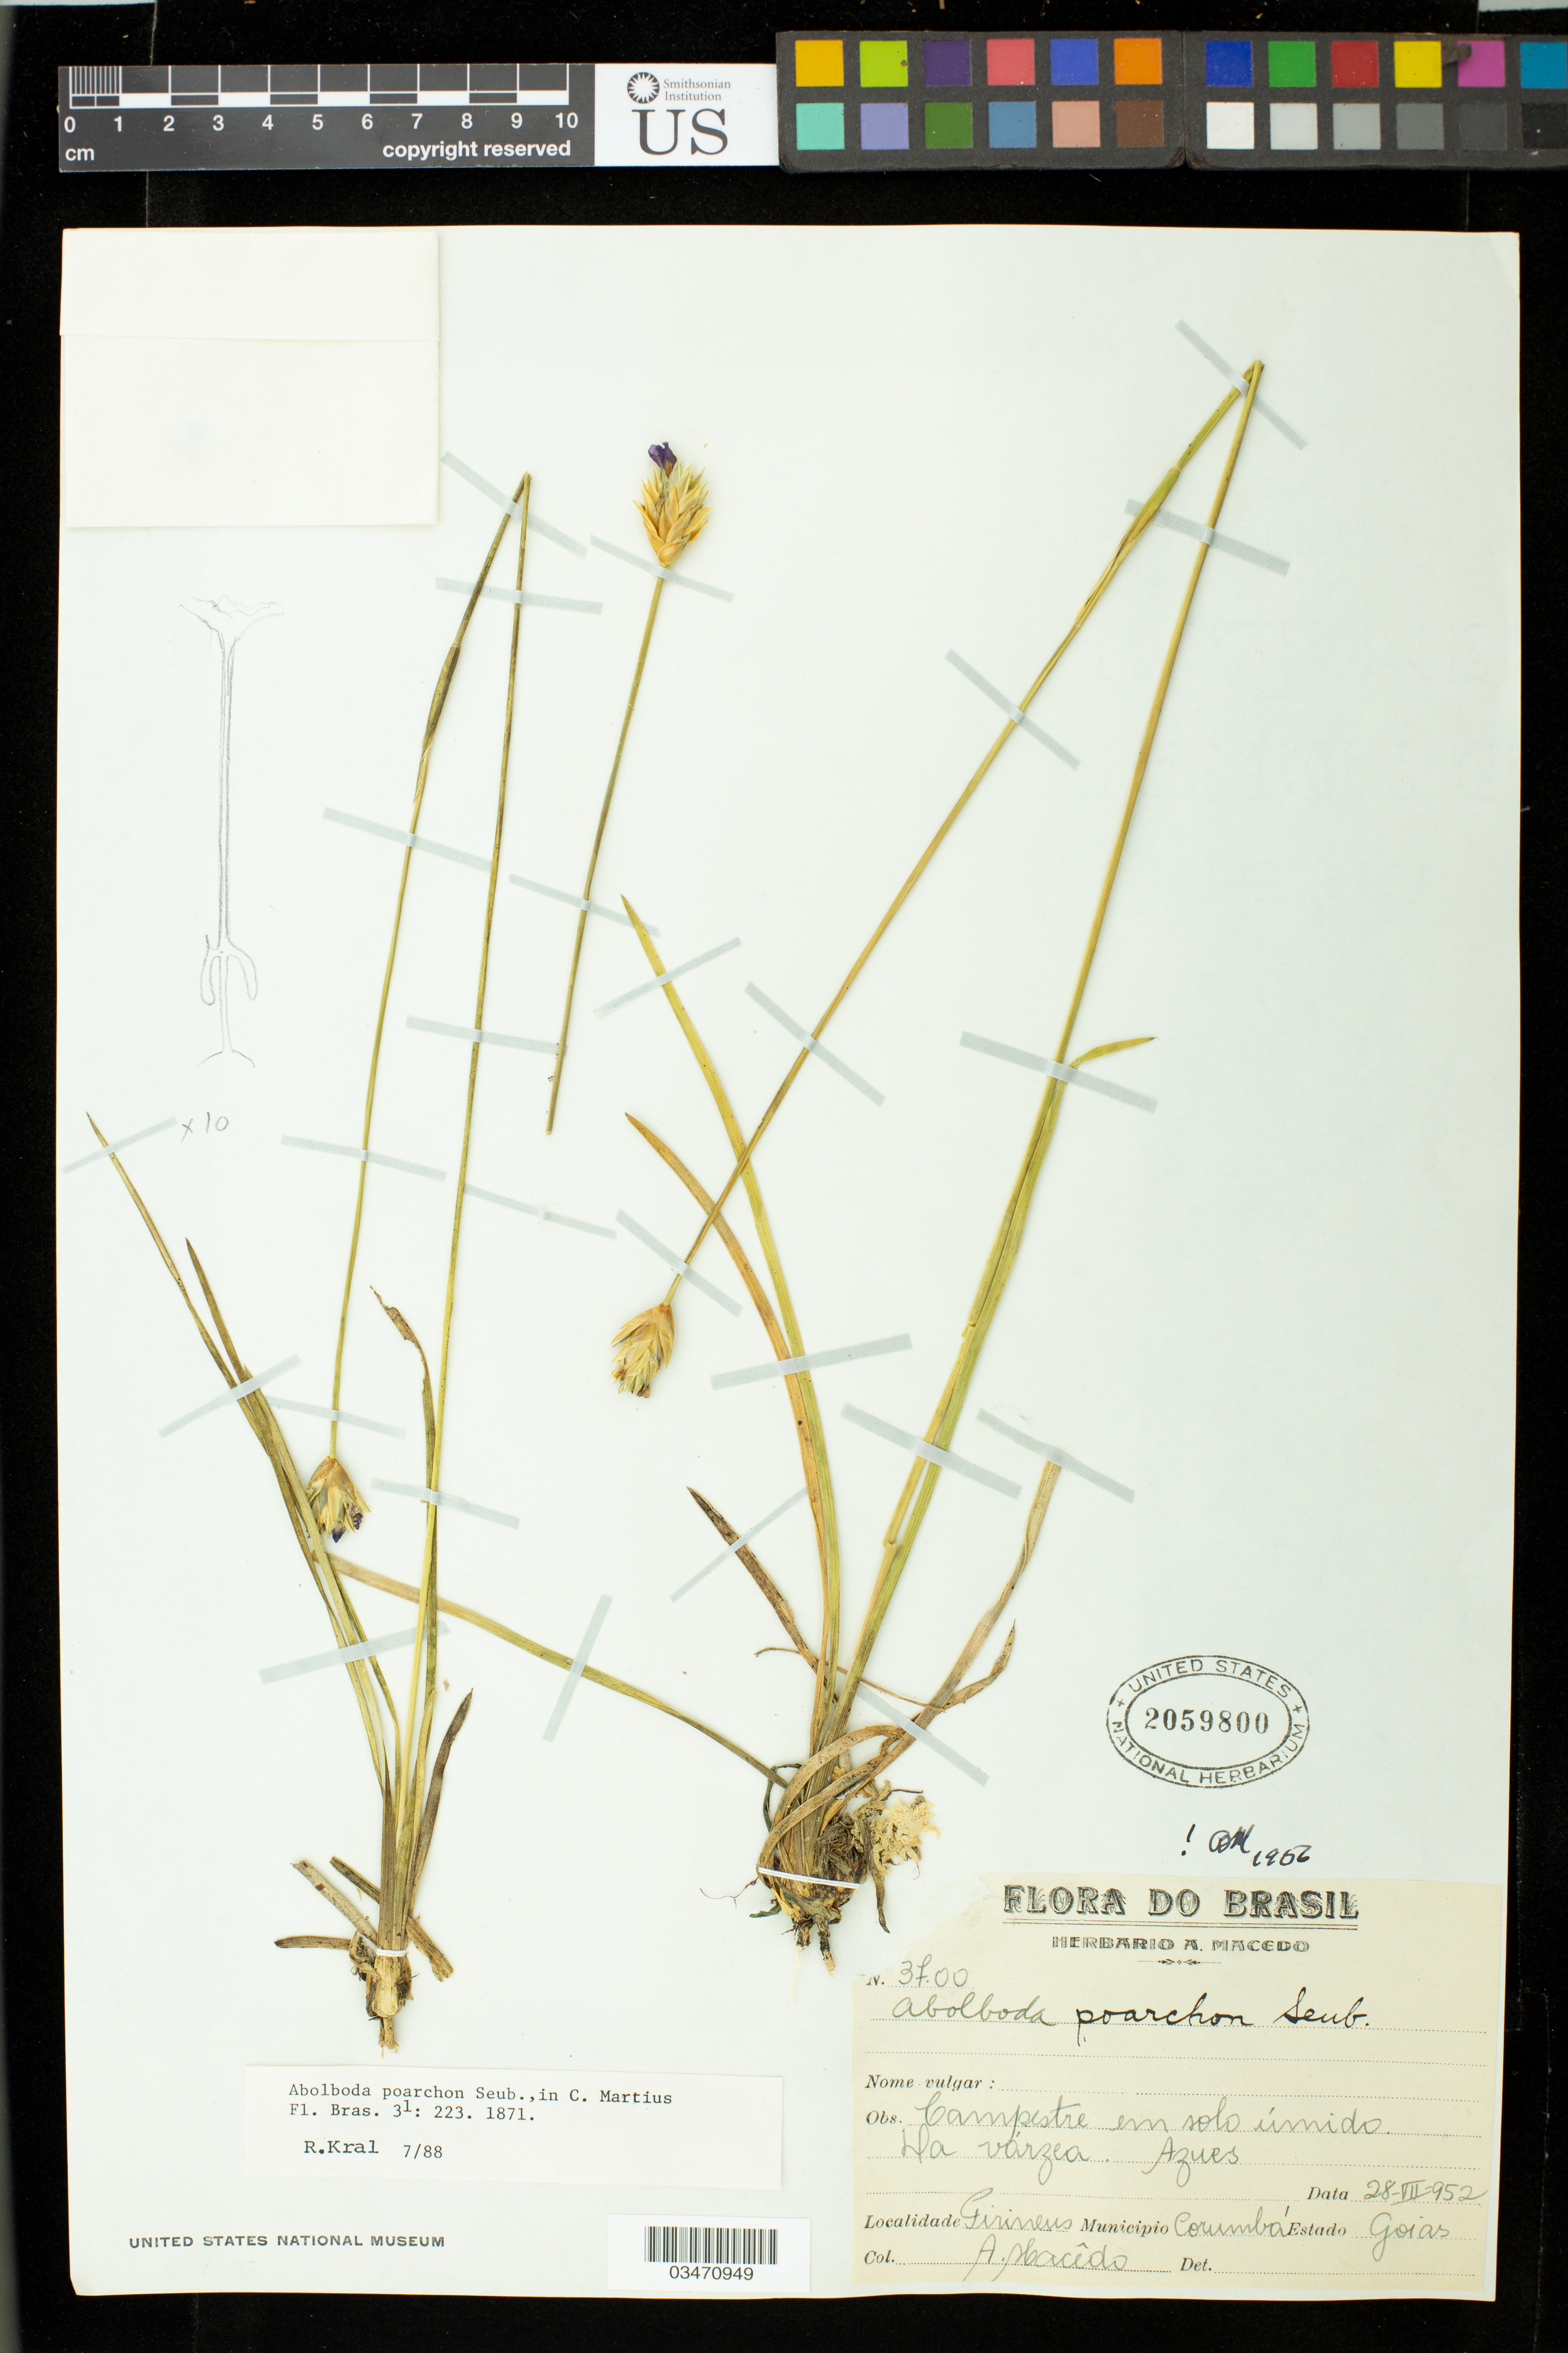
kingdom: Plantae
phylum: Tracheophyta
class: Liliopsida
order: Poales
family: Xyridaceae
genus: Abolboda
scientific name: Abolboda poarchon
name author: Seub.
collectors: A. Macedo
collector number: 3700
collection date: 1952-07-28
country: Brazil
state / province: Goias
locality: Pirineus. Municipality Corumba.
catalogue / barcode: US 2059800